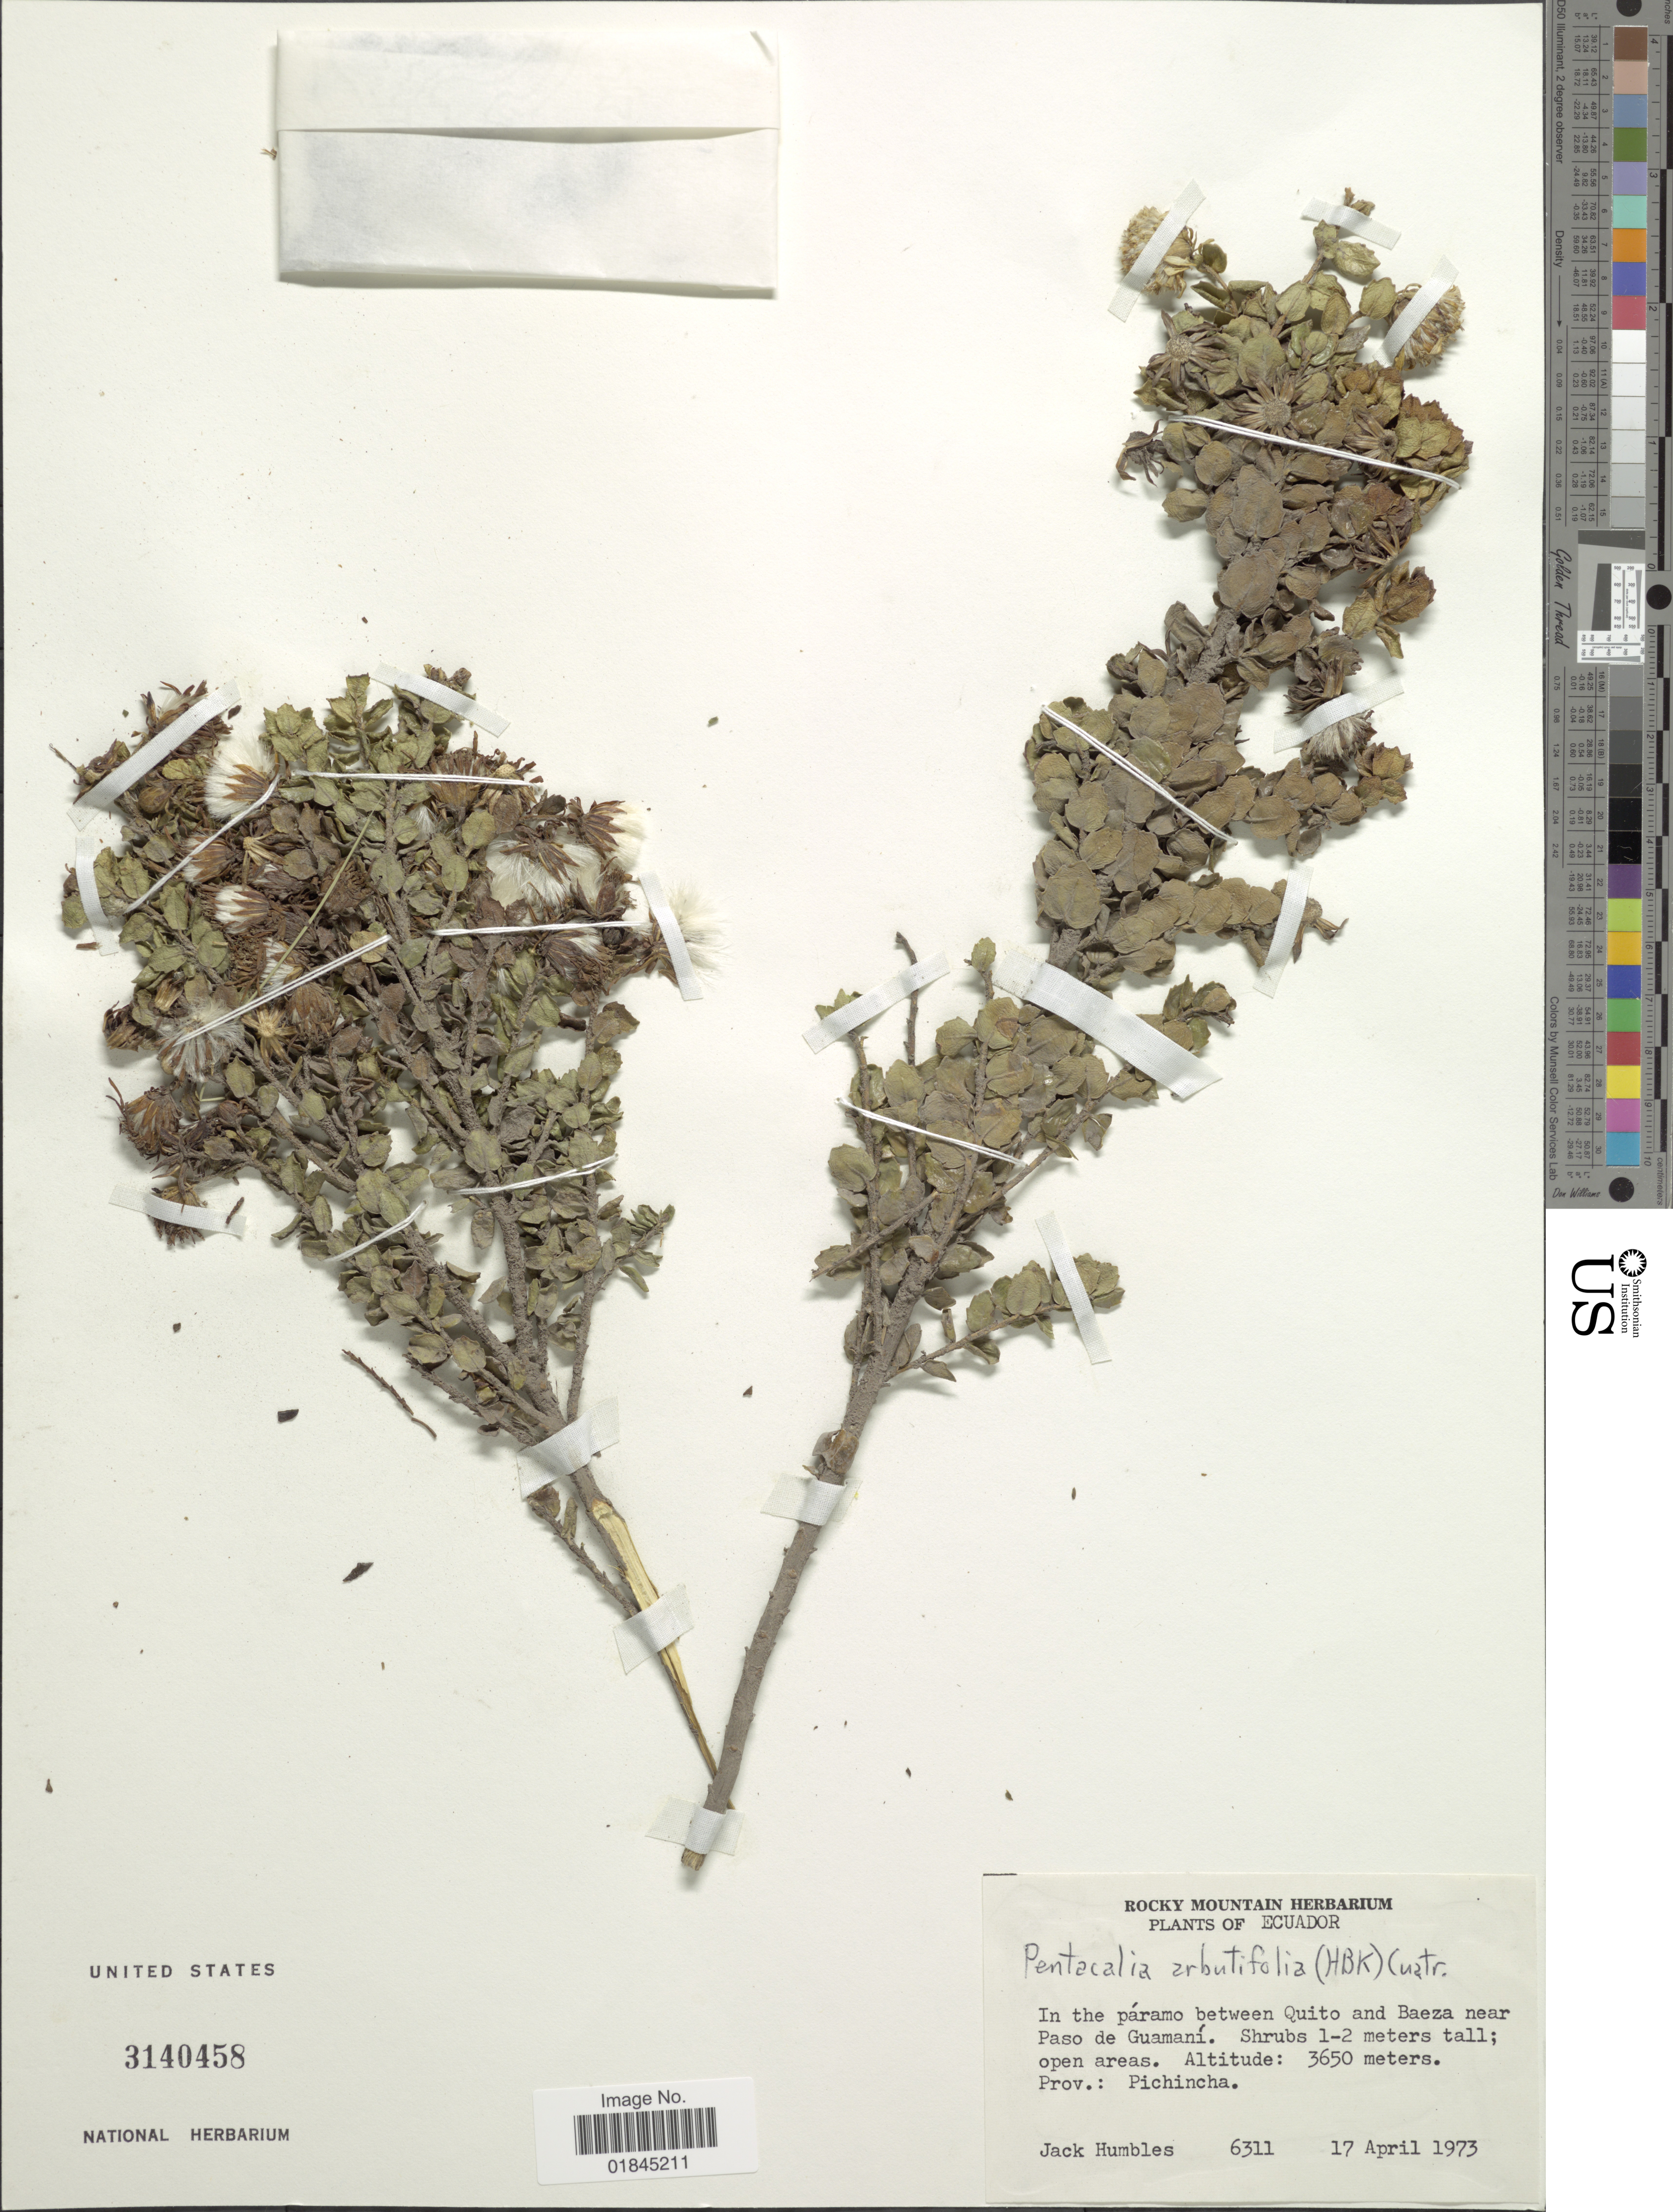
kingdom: Plantae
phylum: Tracheophyta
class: Magnoliopsida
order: Asterales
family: Asteraceae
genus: Pentacalia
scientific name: Pentacalia arbutifolia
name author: (Kunth) Cuatrec.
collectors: J. Humbles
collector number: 6311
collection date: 1973-04-17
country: Ecuador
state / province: Pichincha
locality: In the páramo between Quito and Baeza near Paso de Guamaní. Prov.: Pichincha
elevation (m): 3650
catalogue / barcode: US 3140458